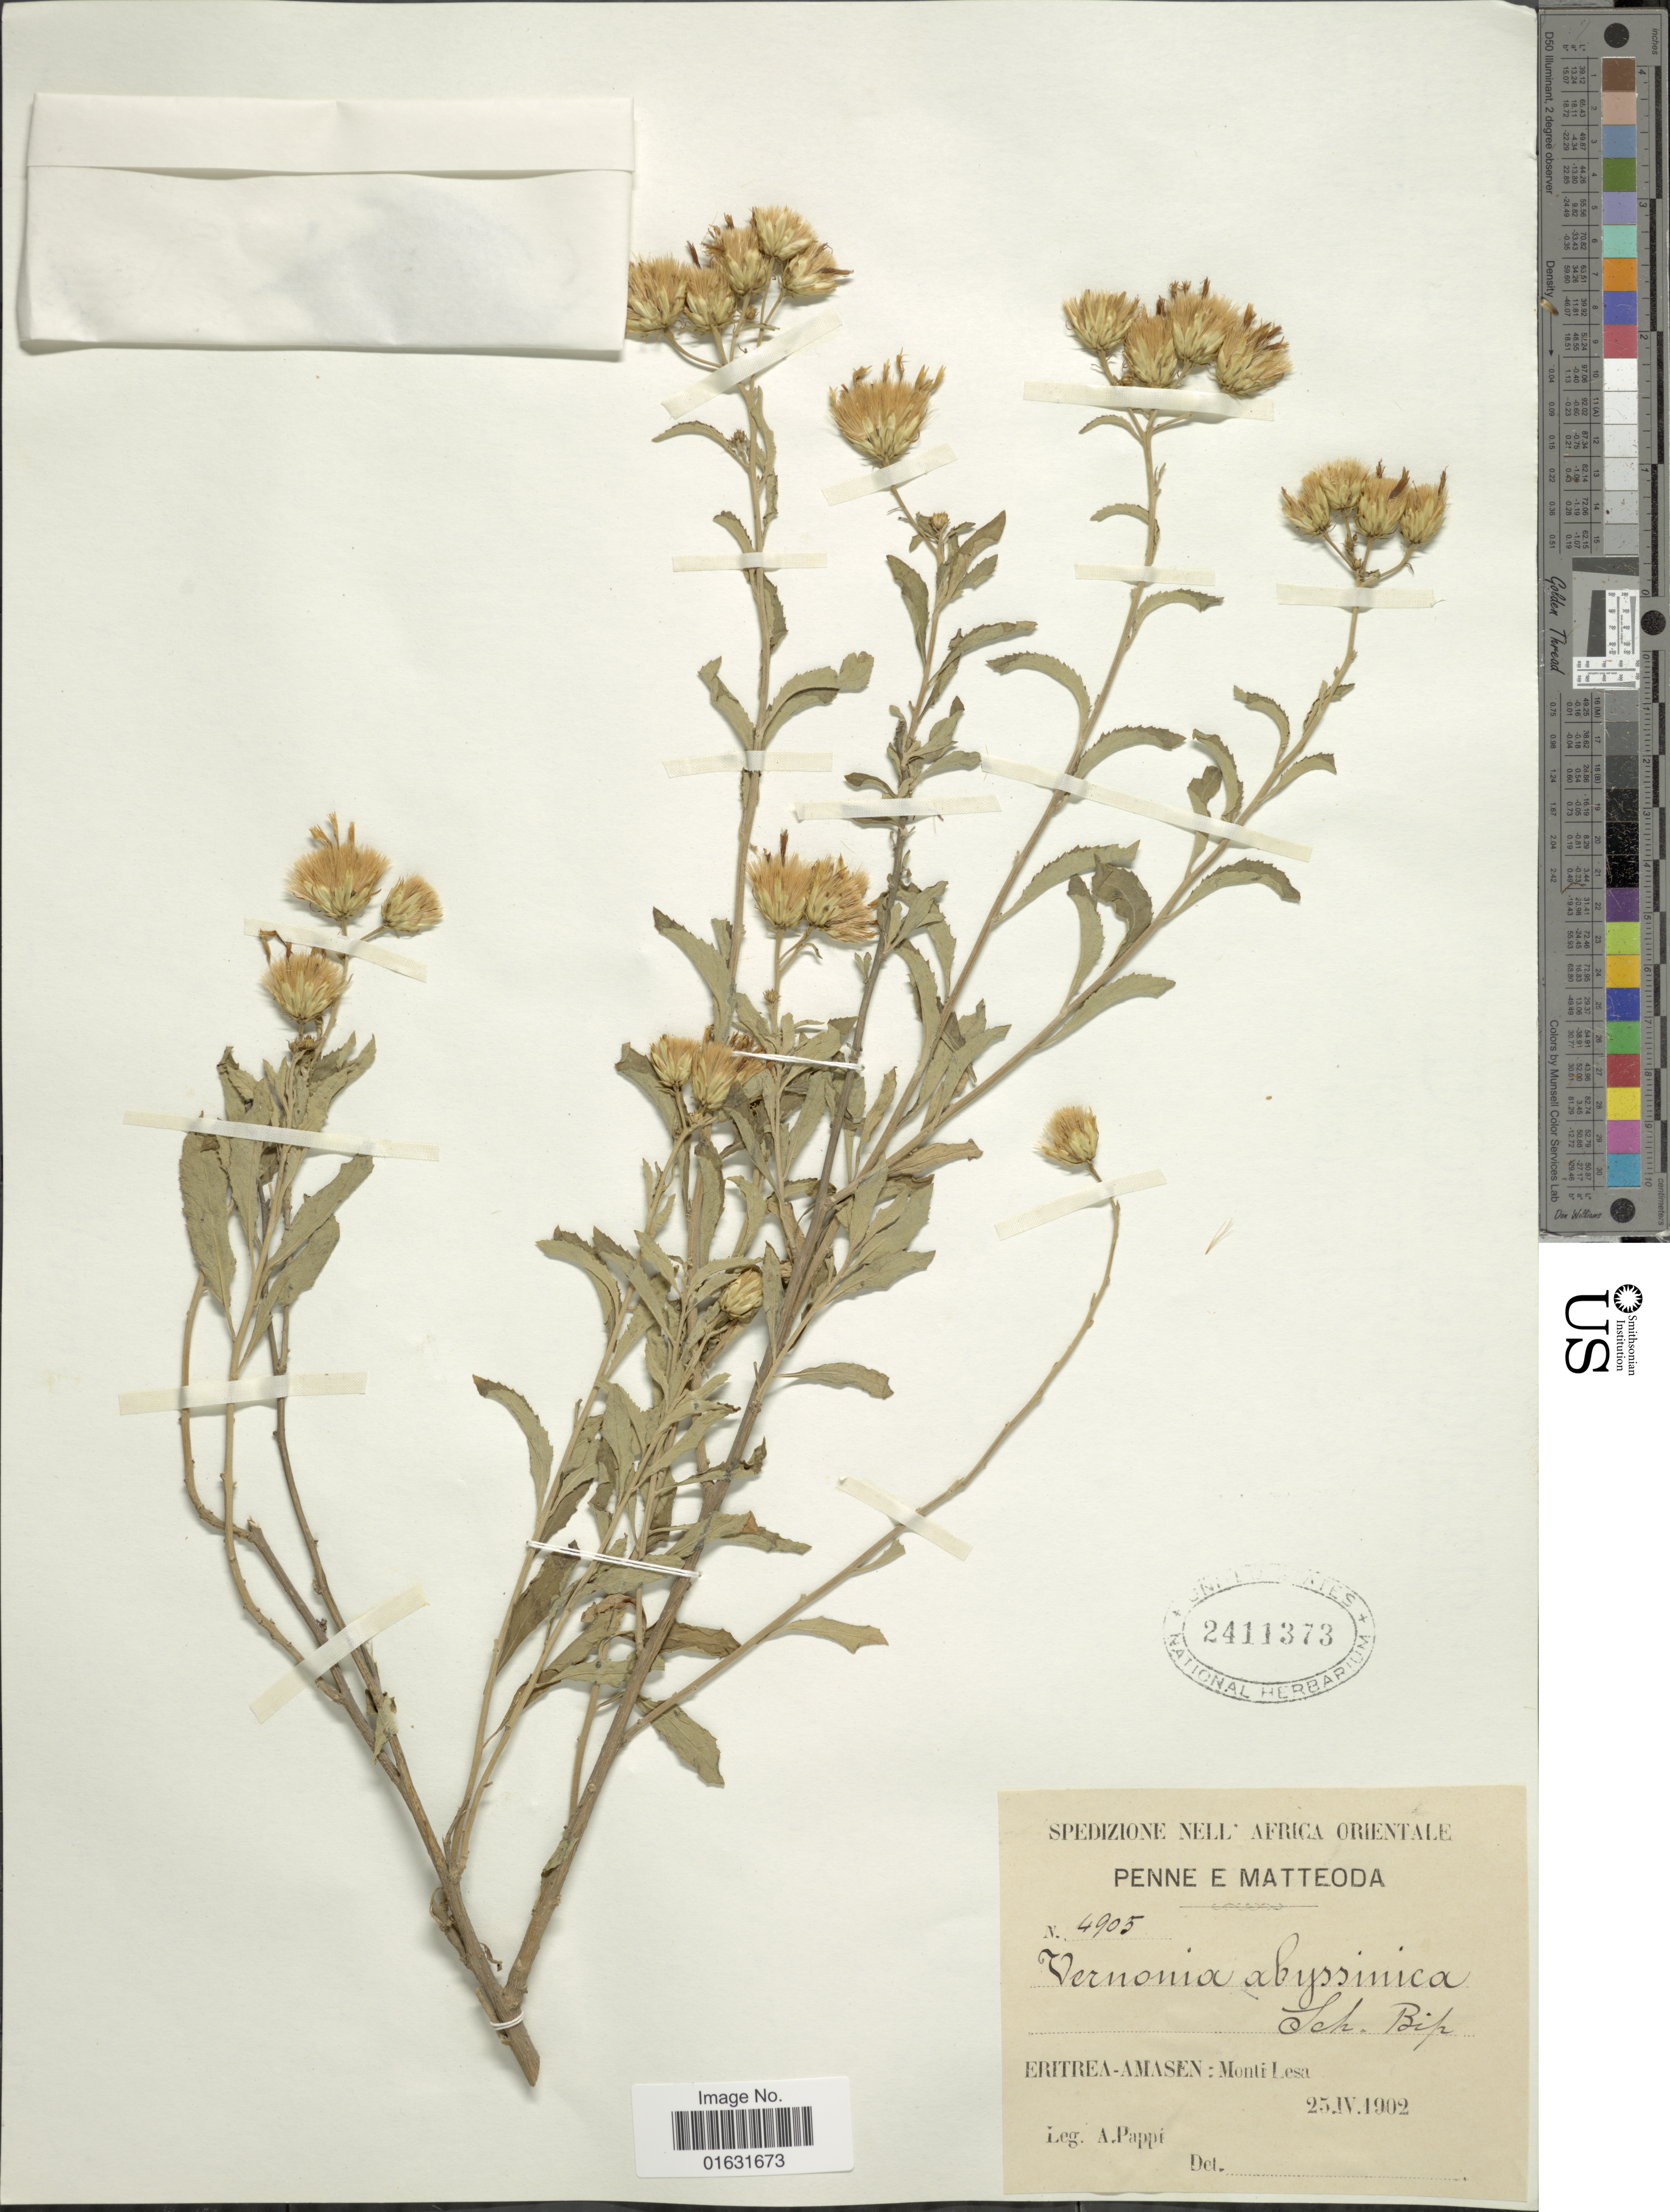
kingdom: Plantae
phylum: Tracheophyta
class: Magnoliopsida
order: Asterales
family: Asteraceae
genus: Baccharoides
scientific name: Baccharoides schimperi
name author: (DC.) Isawumi et al.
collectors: A. Pappi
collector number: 4905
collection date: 1902-04-25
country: Eritrea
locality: Eritrea-Amasen: Monti Lesa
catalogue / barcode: US 2411373